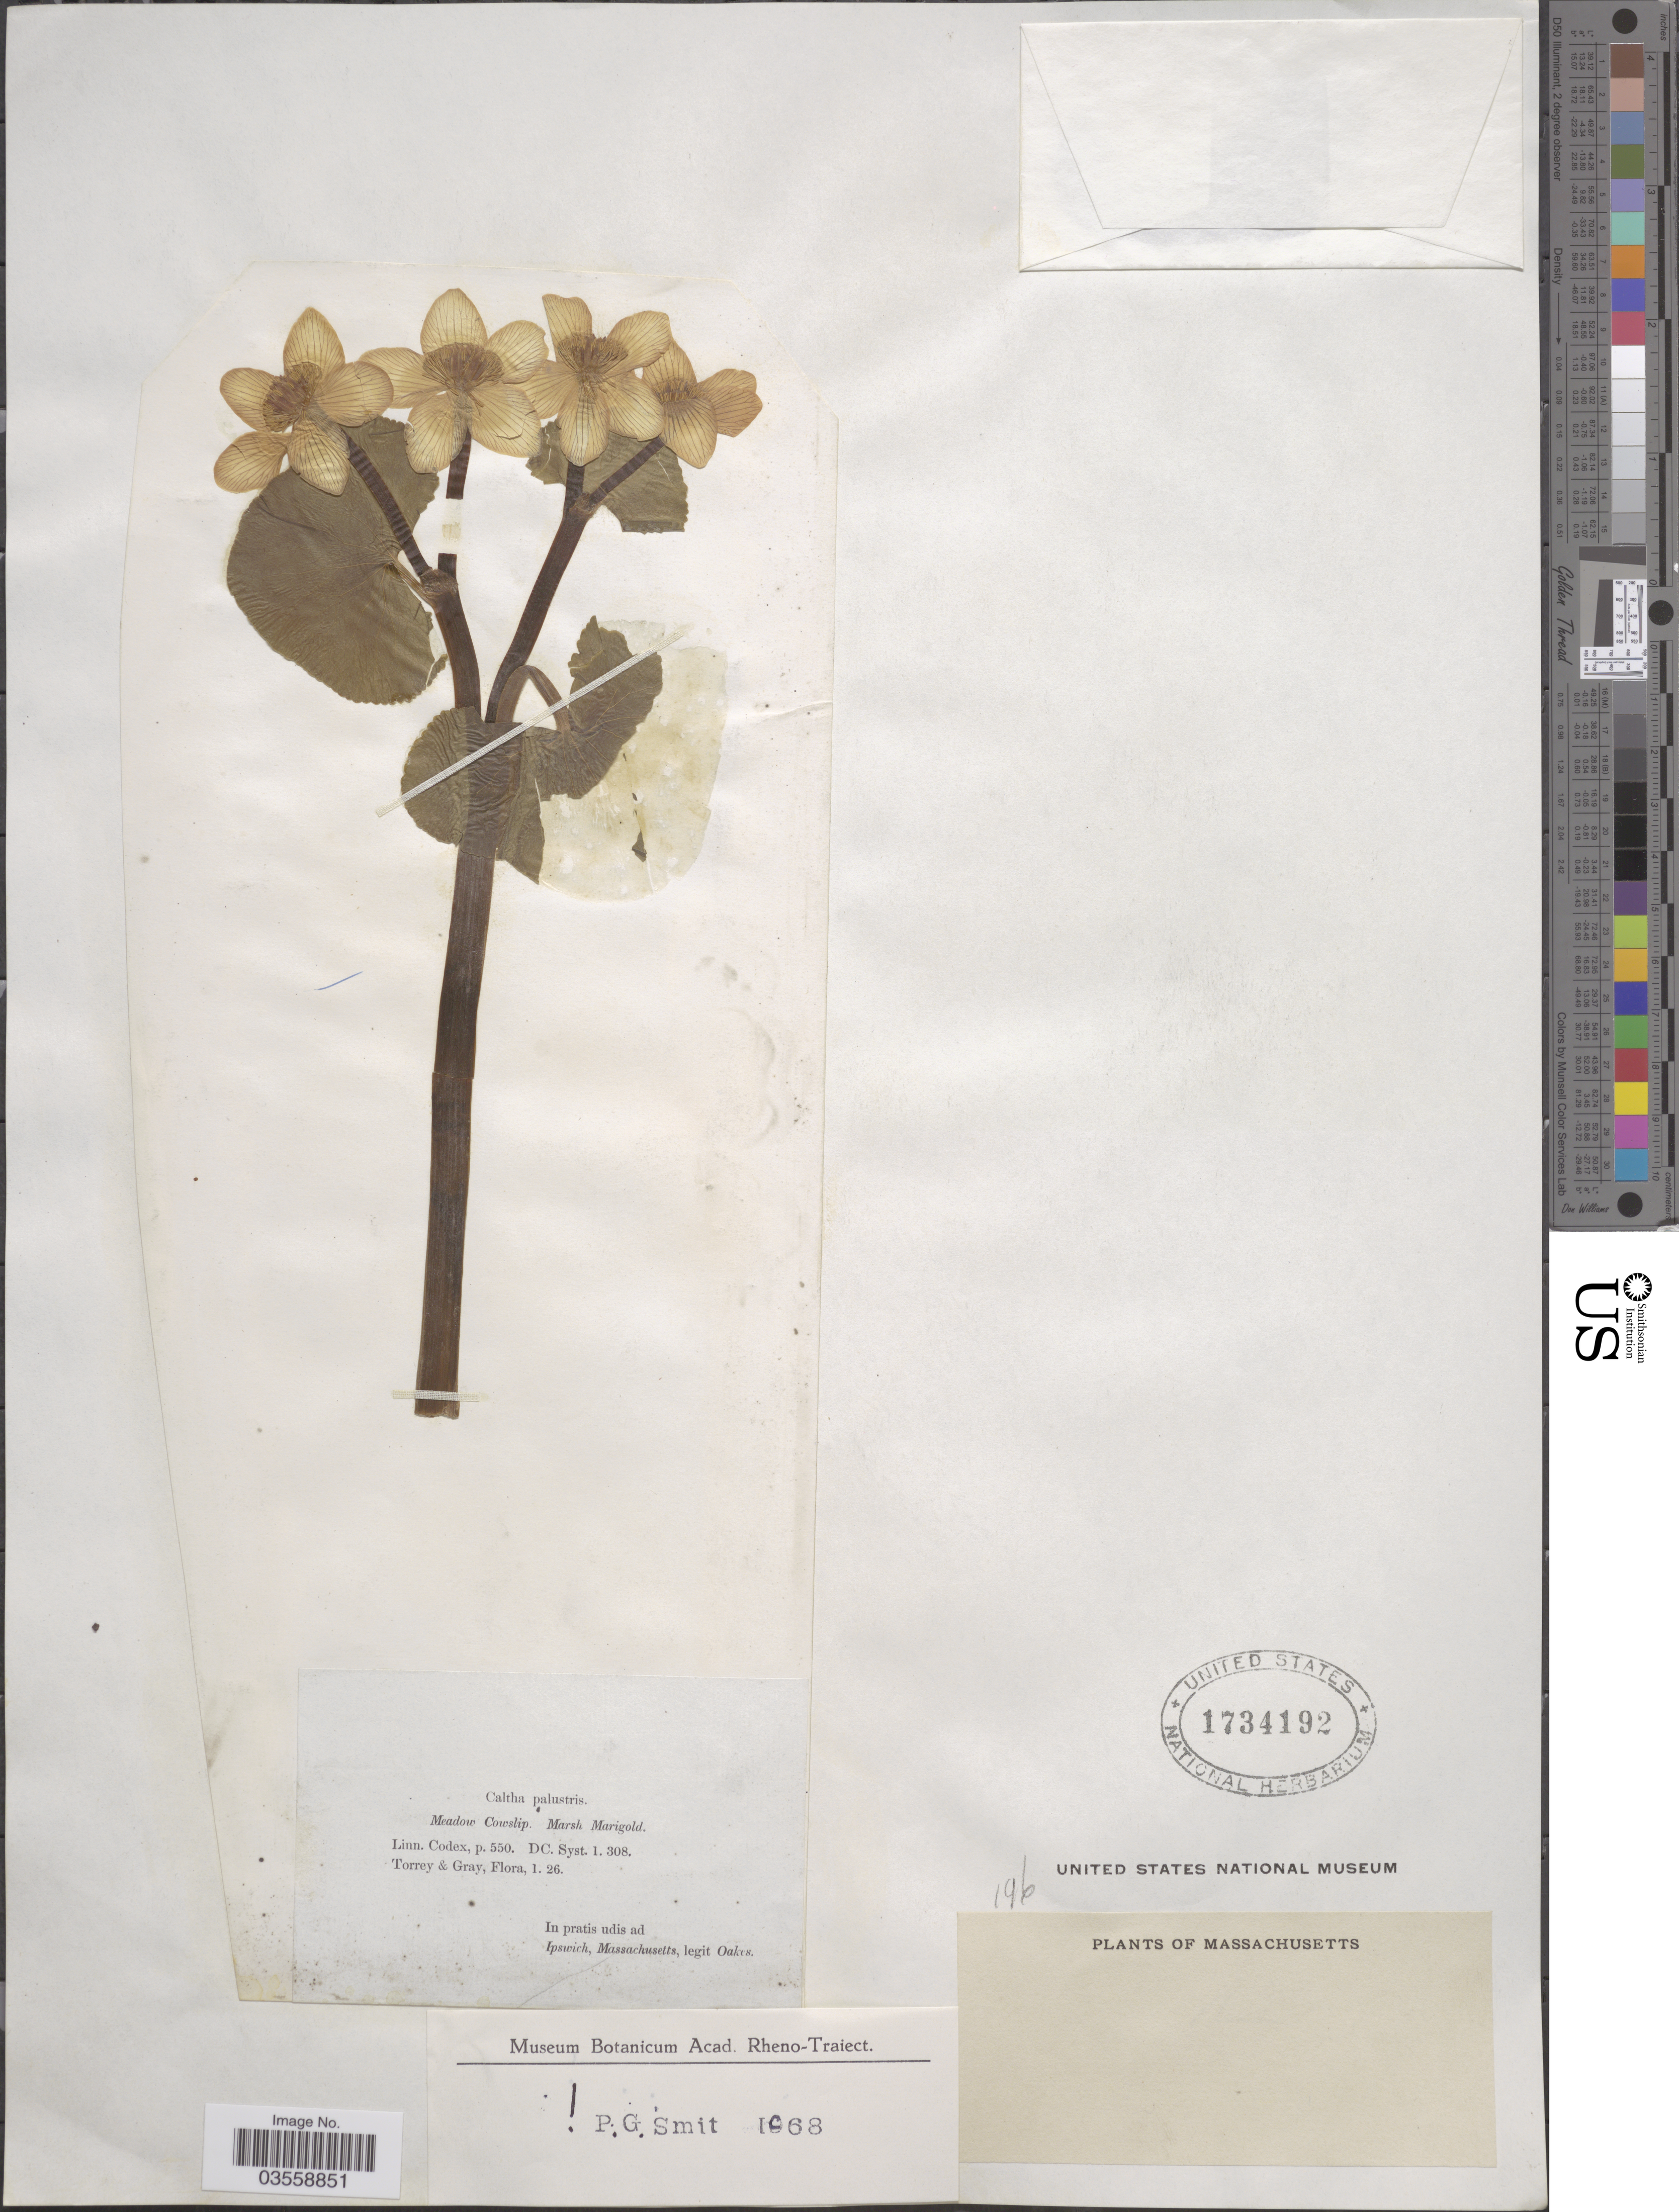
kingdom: Plantae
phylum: Tracheophyta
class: Magnoliopsida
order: Ranunculales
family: Ranunculaceae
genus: Caltha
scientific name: Caltha palustris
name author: L.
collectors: -. Oakes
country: United States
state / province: Massachusetts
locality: In pratis udis ad Ipswich.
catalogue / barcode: US 1734192